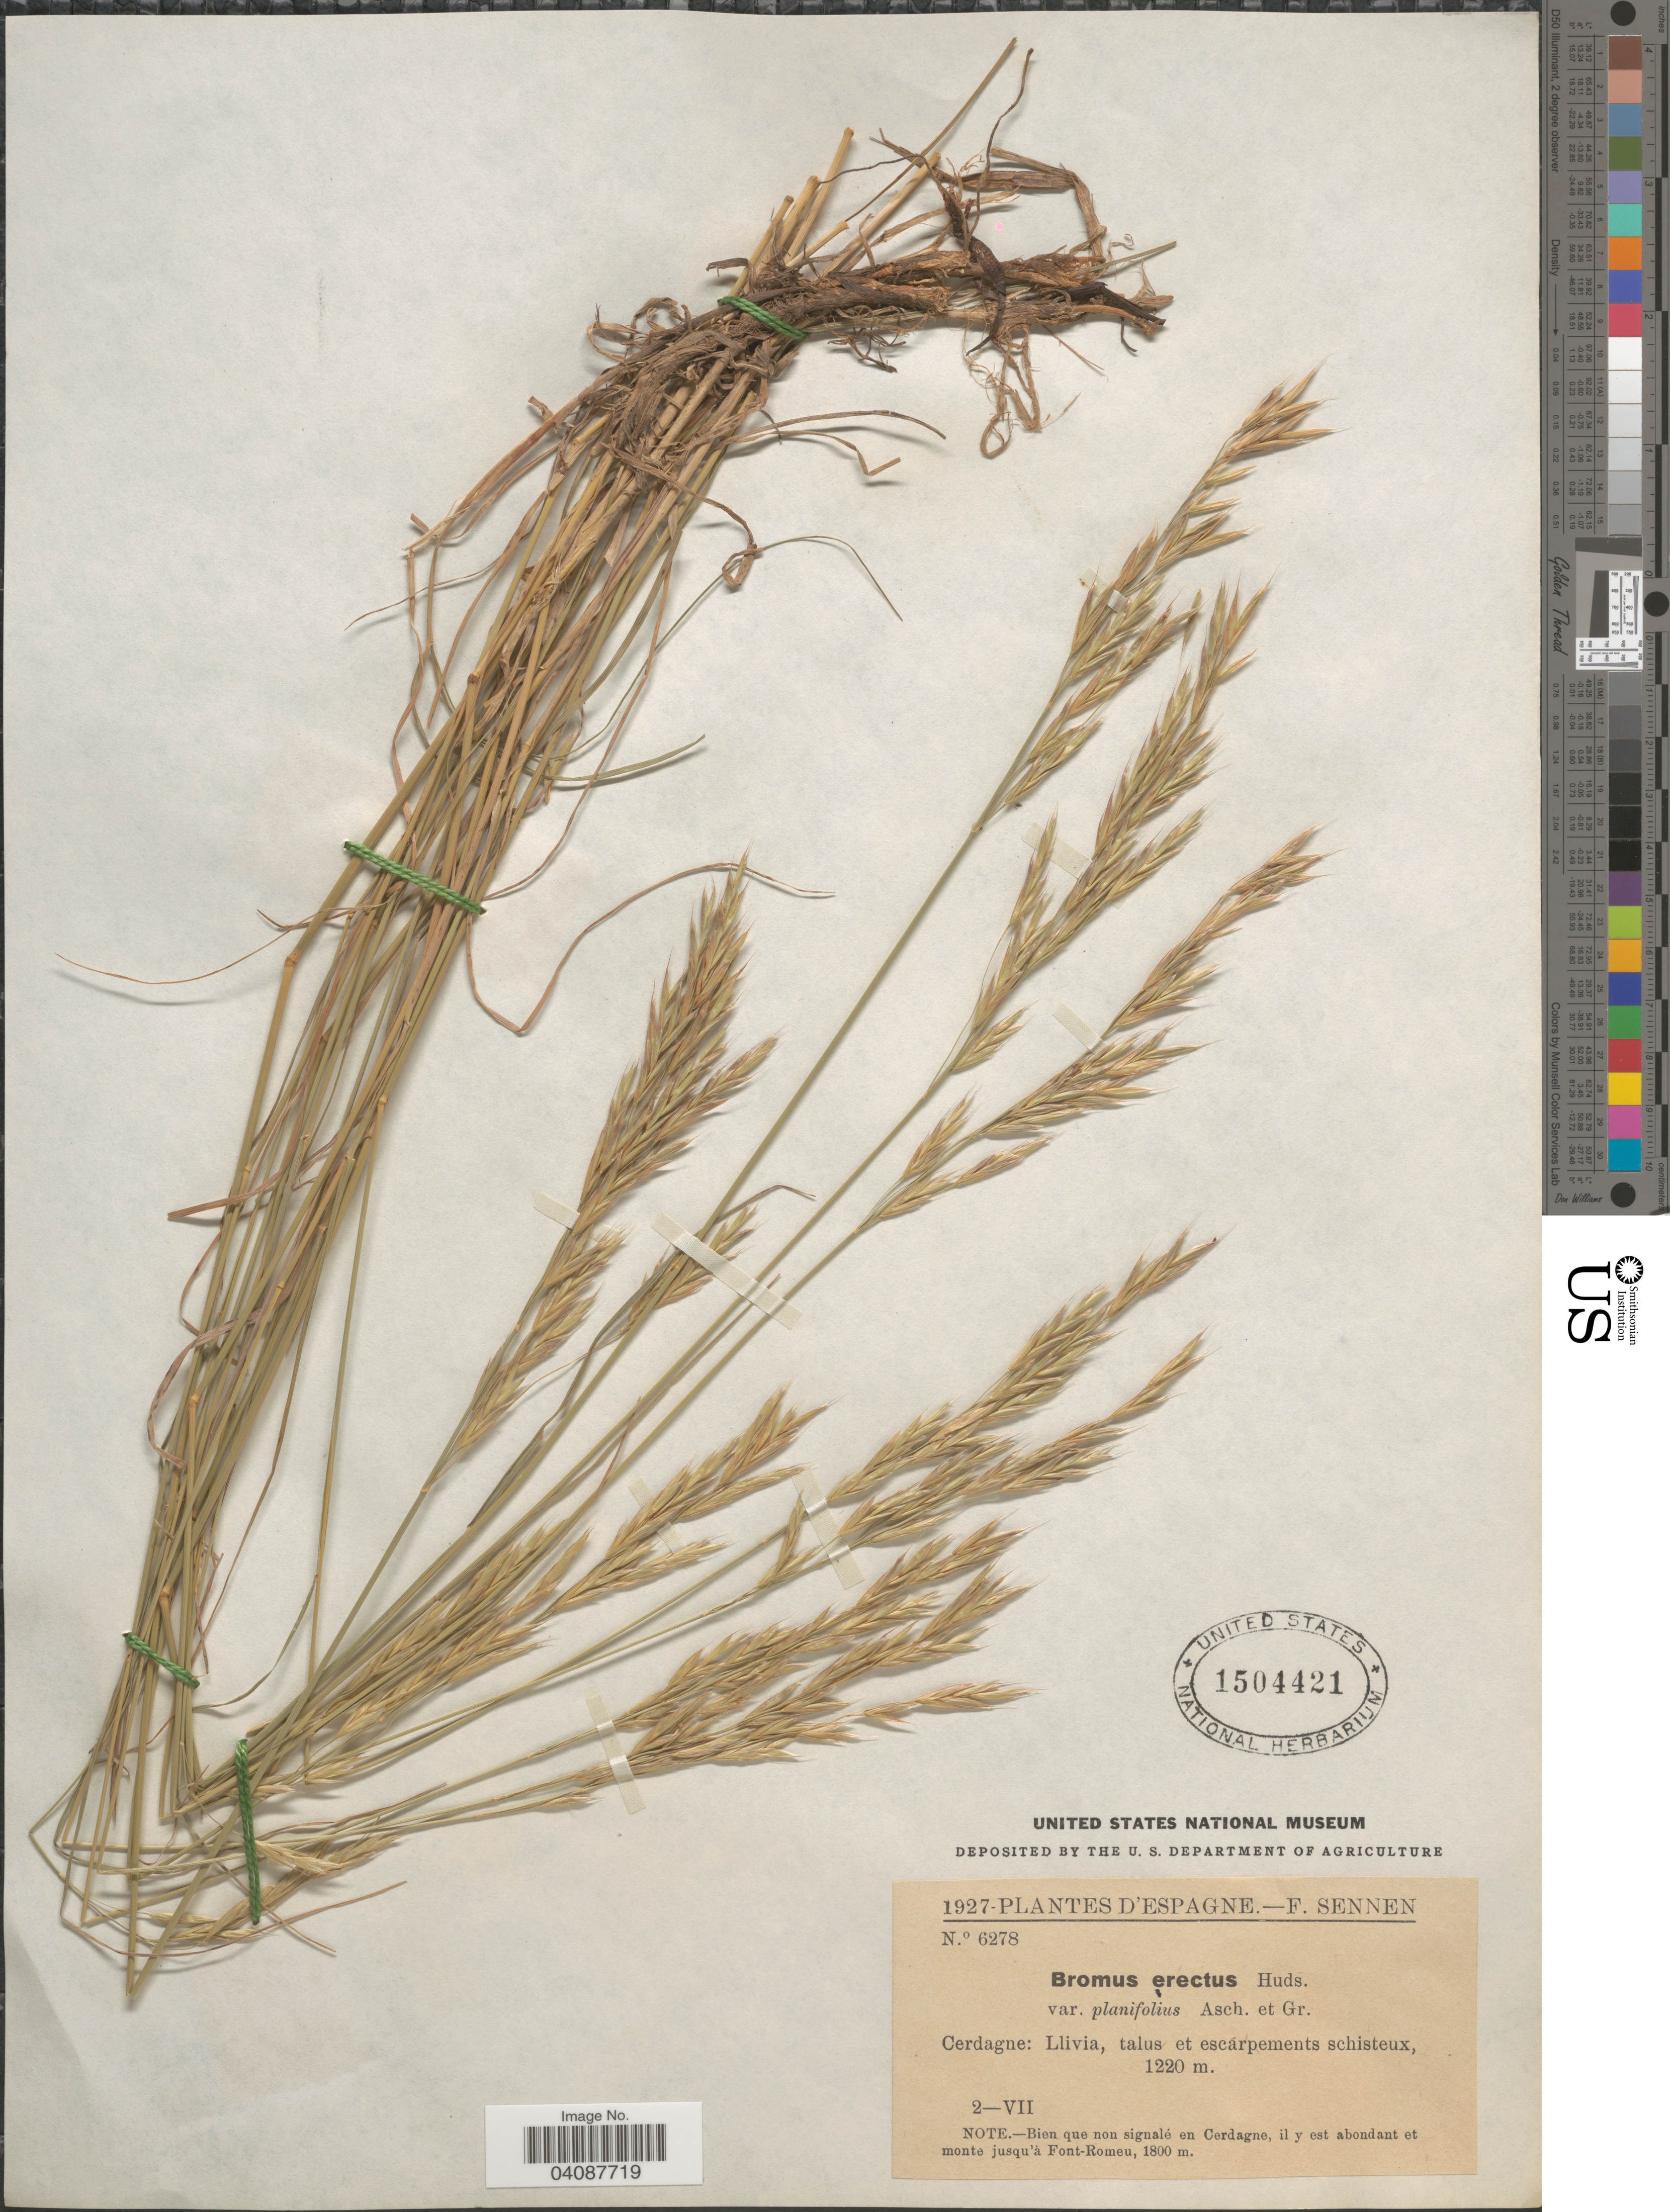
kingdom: Plantae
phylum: Tracheophyta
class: Liliopsida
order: Poales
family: Poaceae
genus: Bromus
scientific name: Bromus erectus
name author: Huds.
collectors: E. Sennen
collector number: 6278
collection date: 1927-07-02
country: Spain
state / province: Islas Baleares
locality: Espagne. Cerdagne: Llivia, talus et escarpements schisteux.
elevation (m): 1220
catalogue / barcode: US 1504421